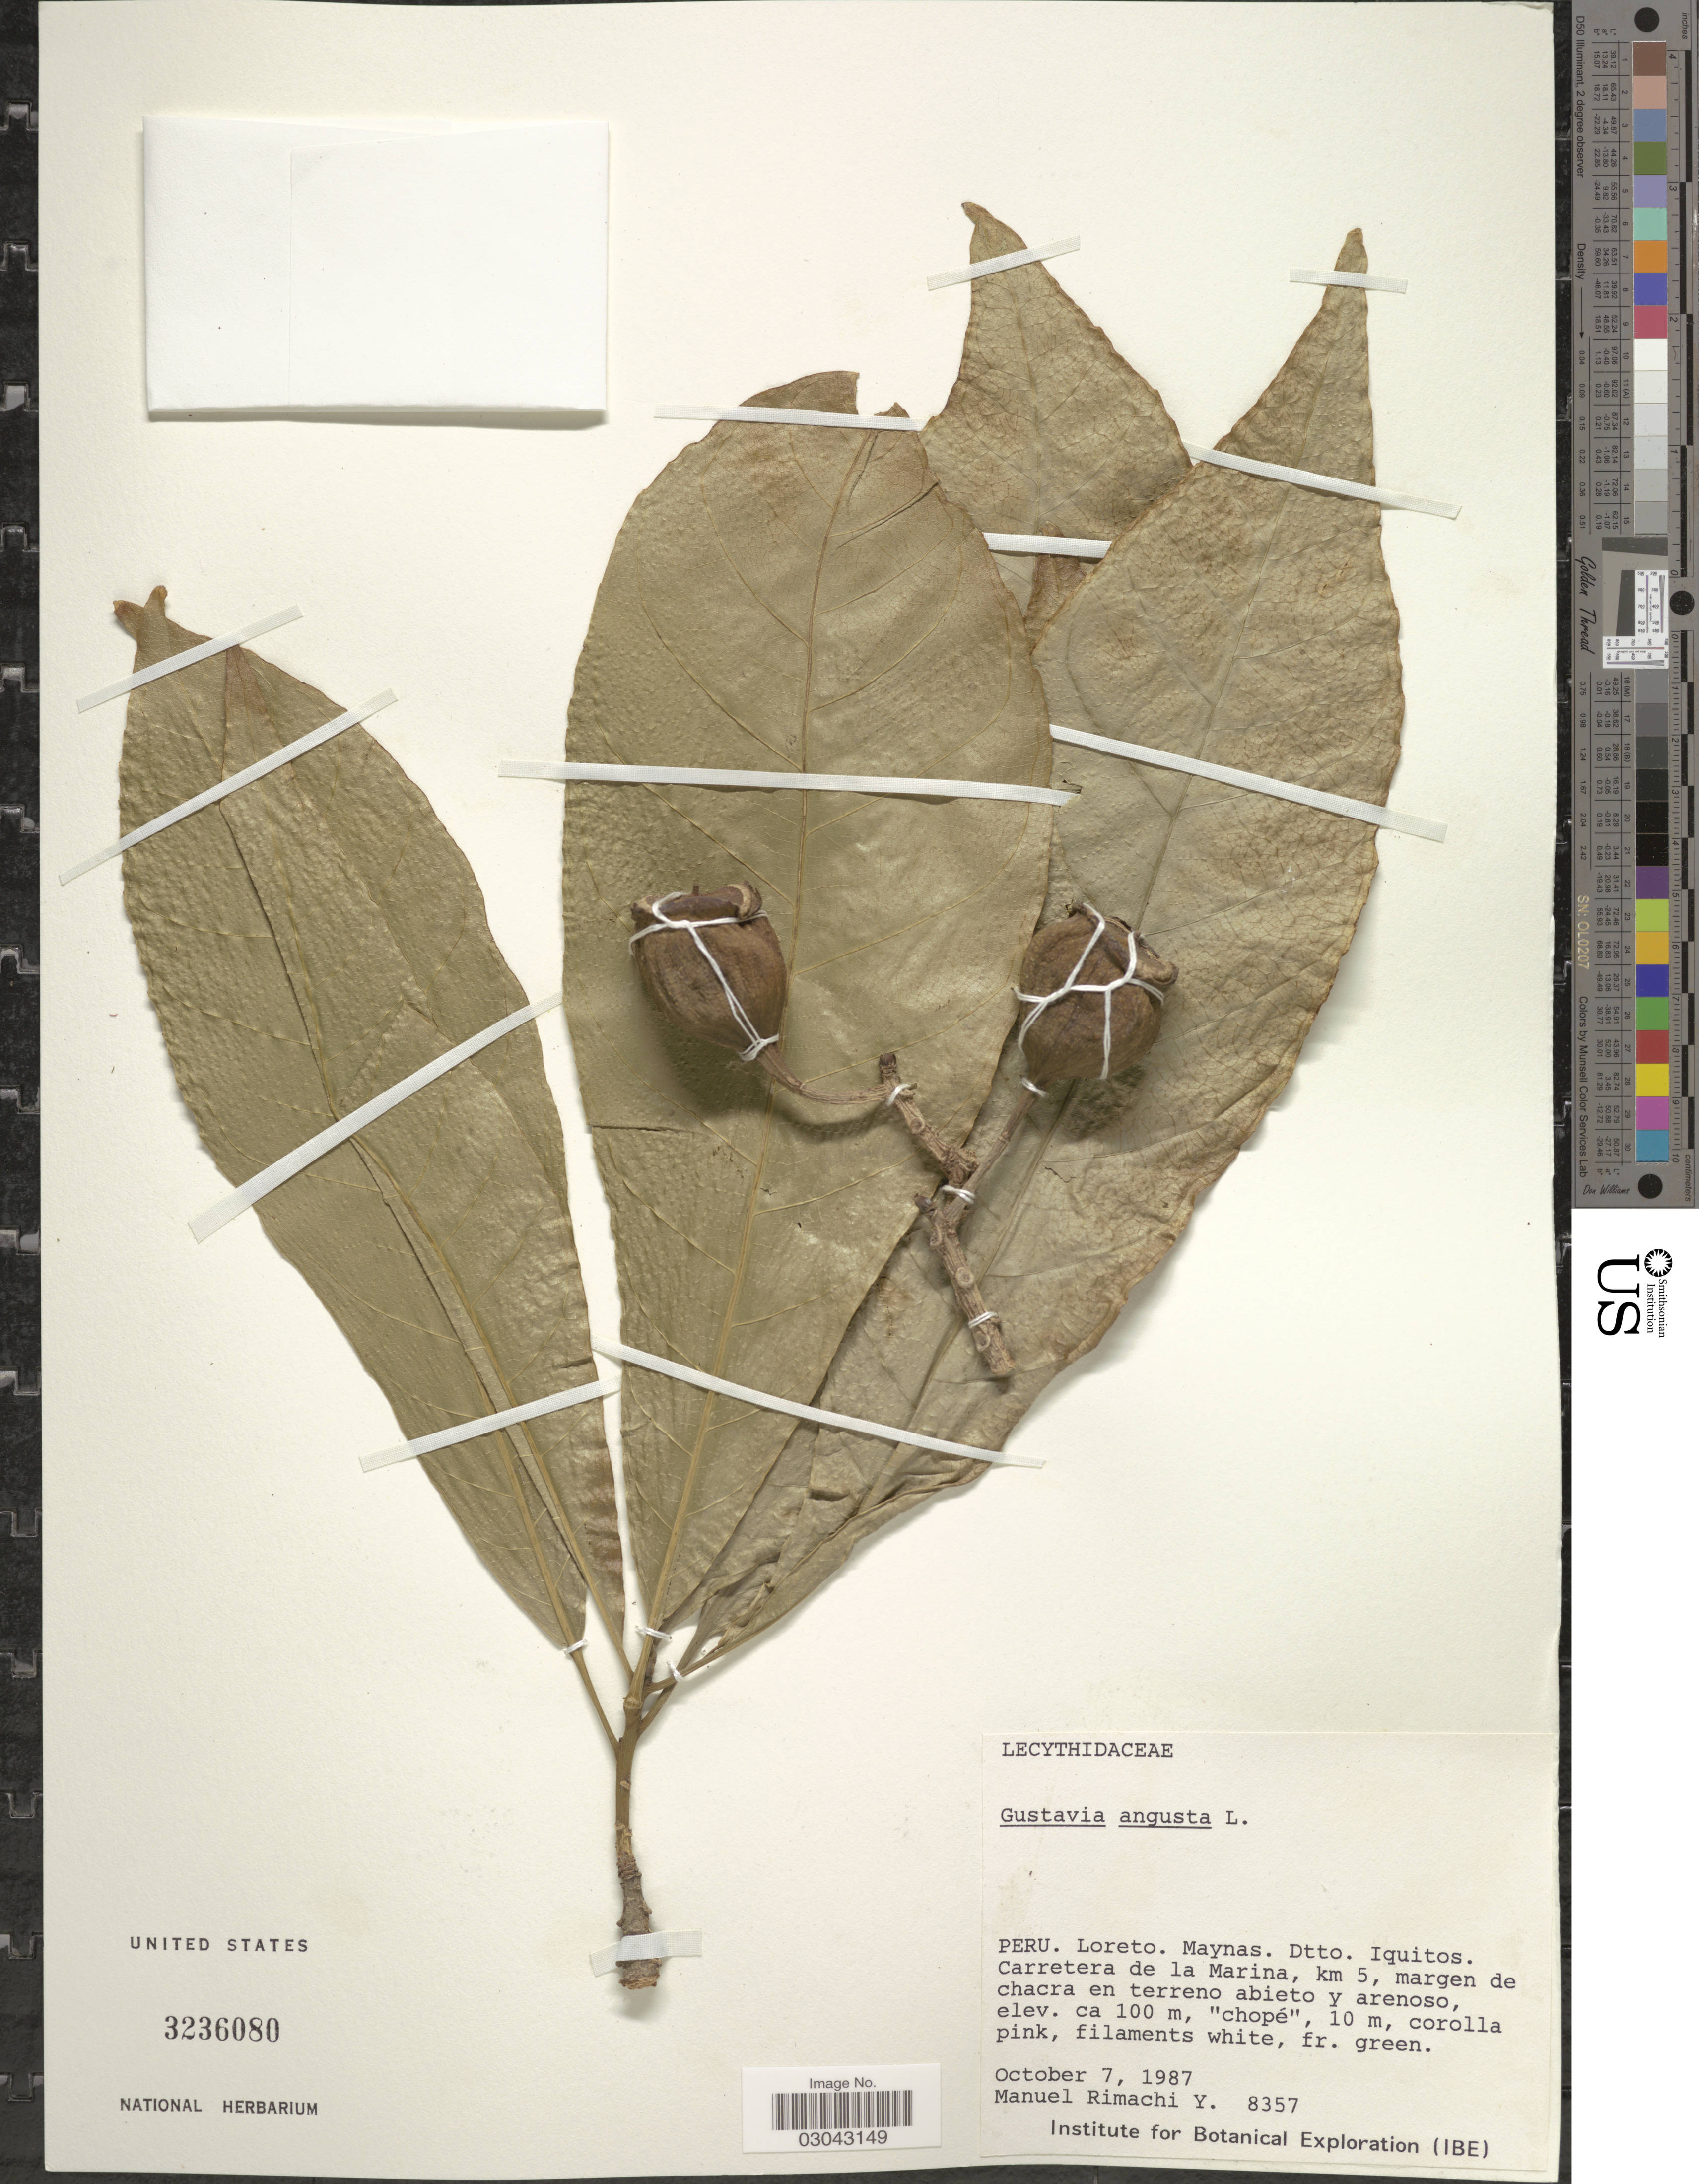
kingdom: Plantae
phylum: Tracheophyta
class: Magnoliopsida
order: Ericales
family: Lecythidaceae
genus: Gustavia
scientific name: Gustavia augusta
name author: L.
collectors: M. Rimachi Y.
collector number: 8357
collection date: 1987-10-07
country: Peru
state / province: Loreto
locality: Maynas. Dtto. Iquitos. Carretera de la Marina, km 5, margen de chacra en terreno abieto y arenoso.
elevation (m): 100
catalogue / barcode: US 3236080